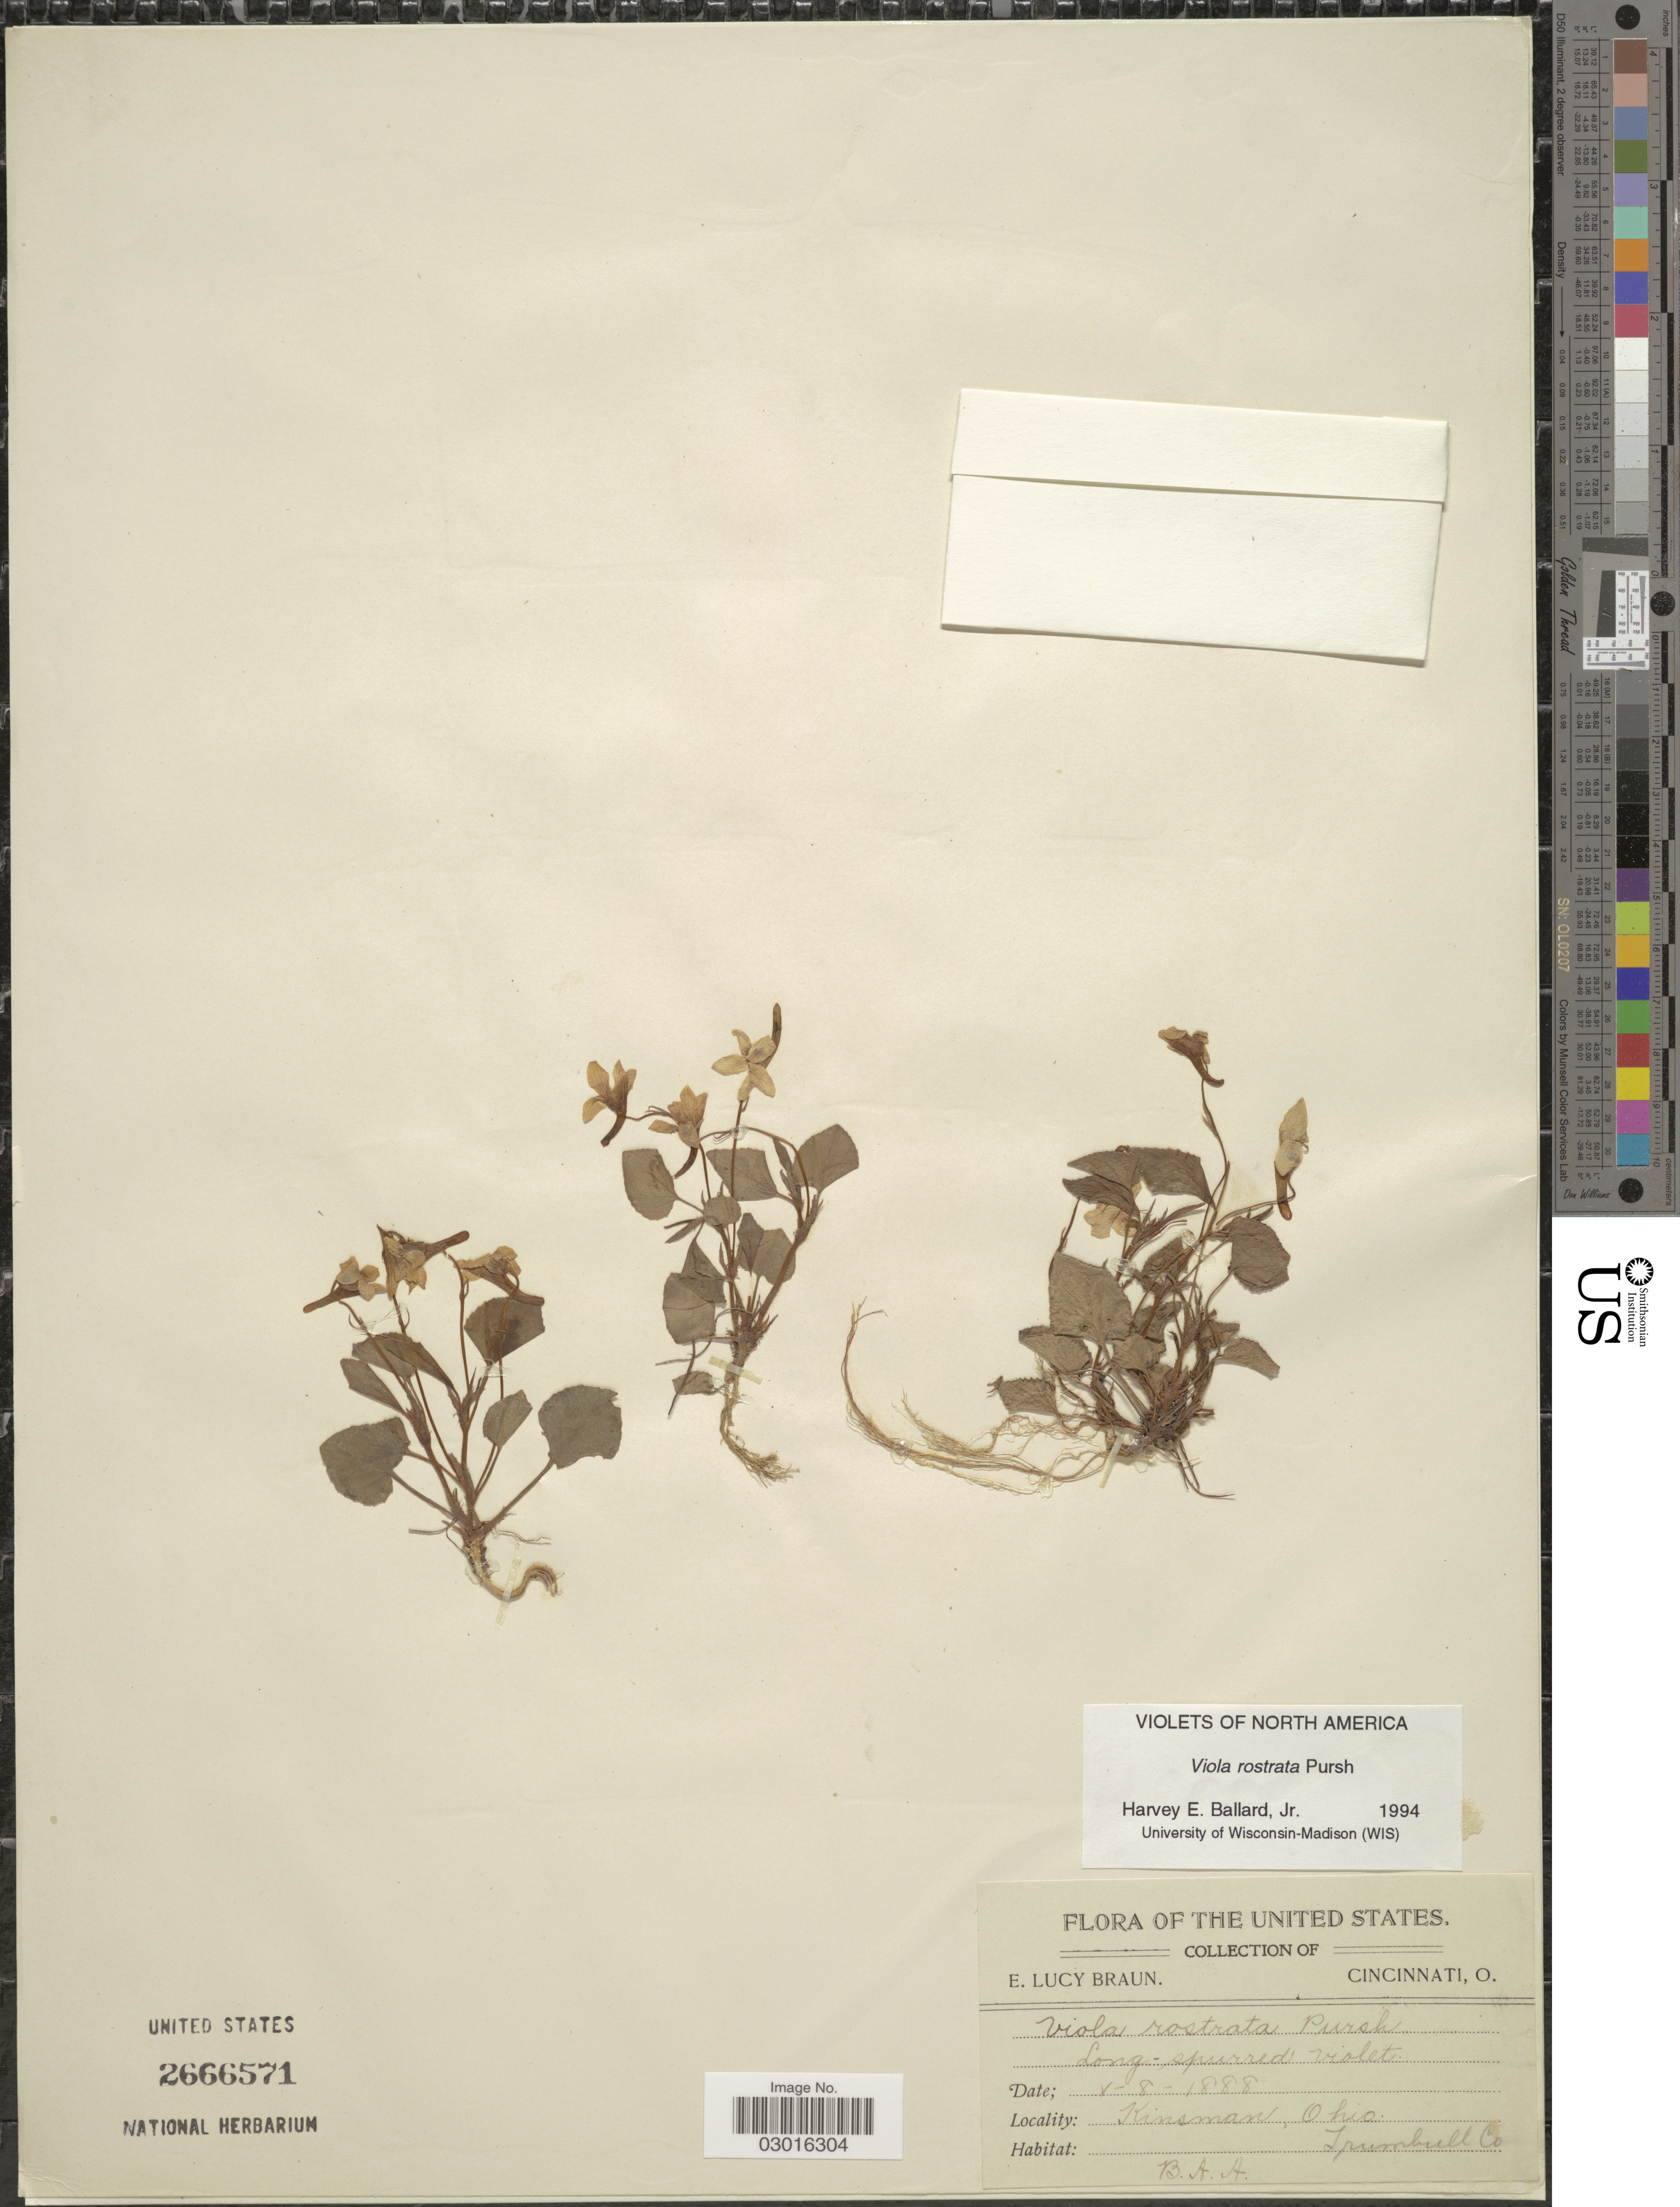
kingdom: Plantae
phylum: Tracheophyta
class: Magnoliopsida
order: Malpighiales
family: Violaceae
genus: Viola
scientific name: Viola rostrata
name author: Pursh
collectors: E. L. Braun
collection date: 1888-05-08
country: United States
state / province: Ohio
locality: Kinsman, Trumbull Co.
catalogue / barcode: US 2666571